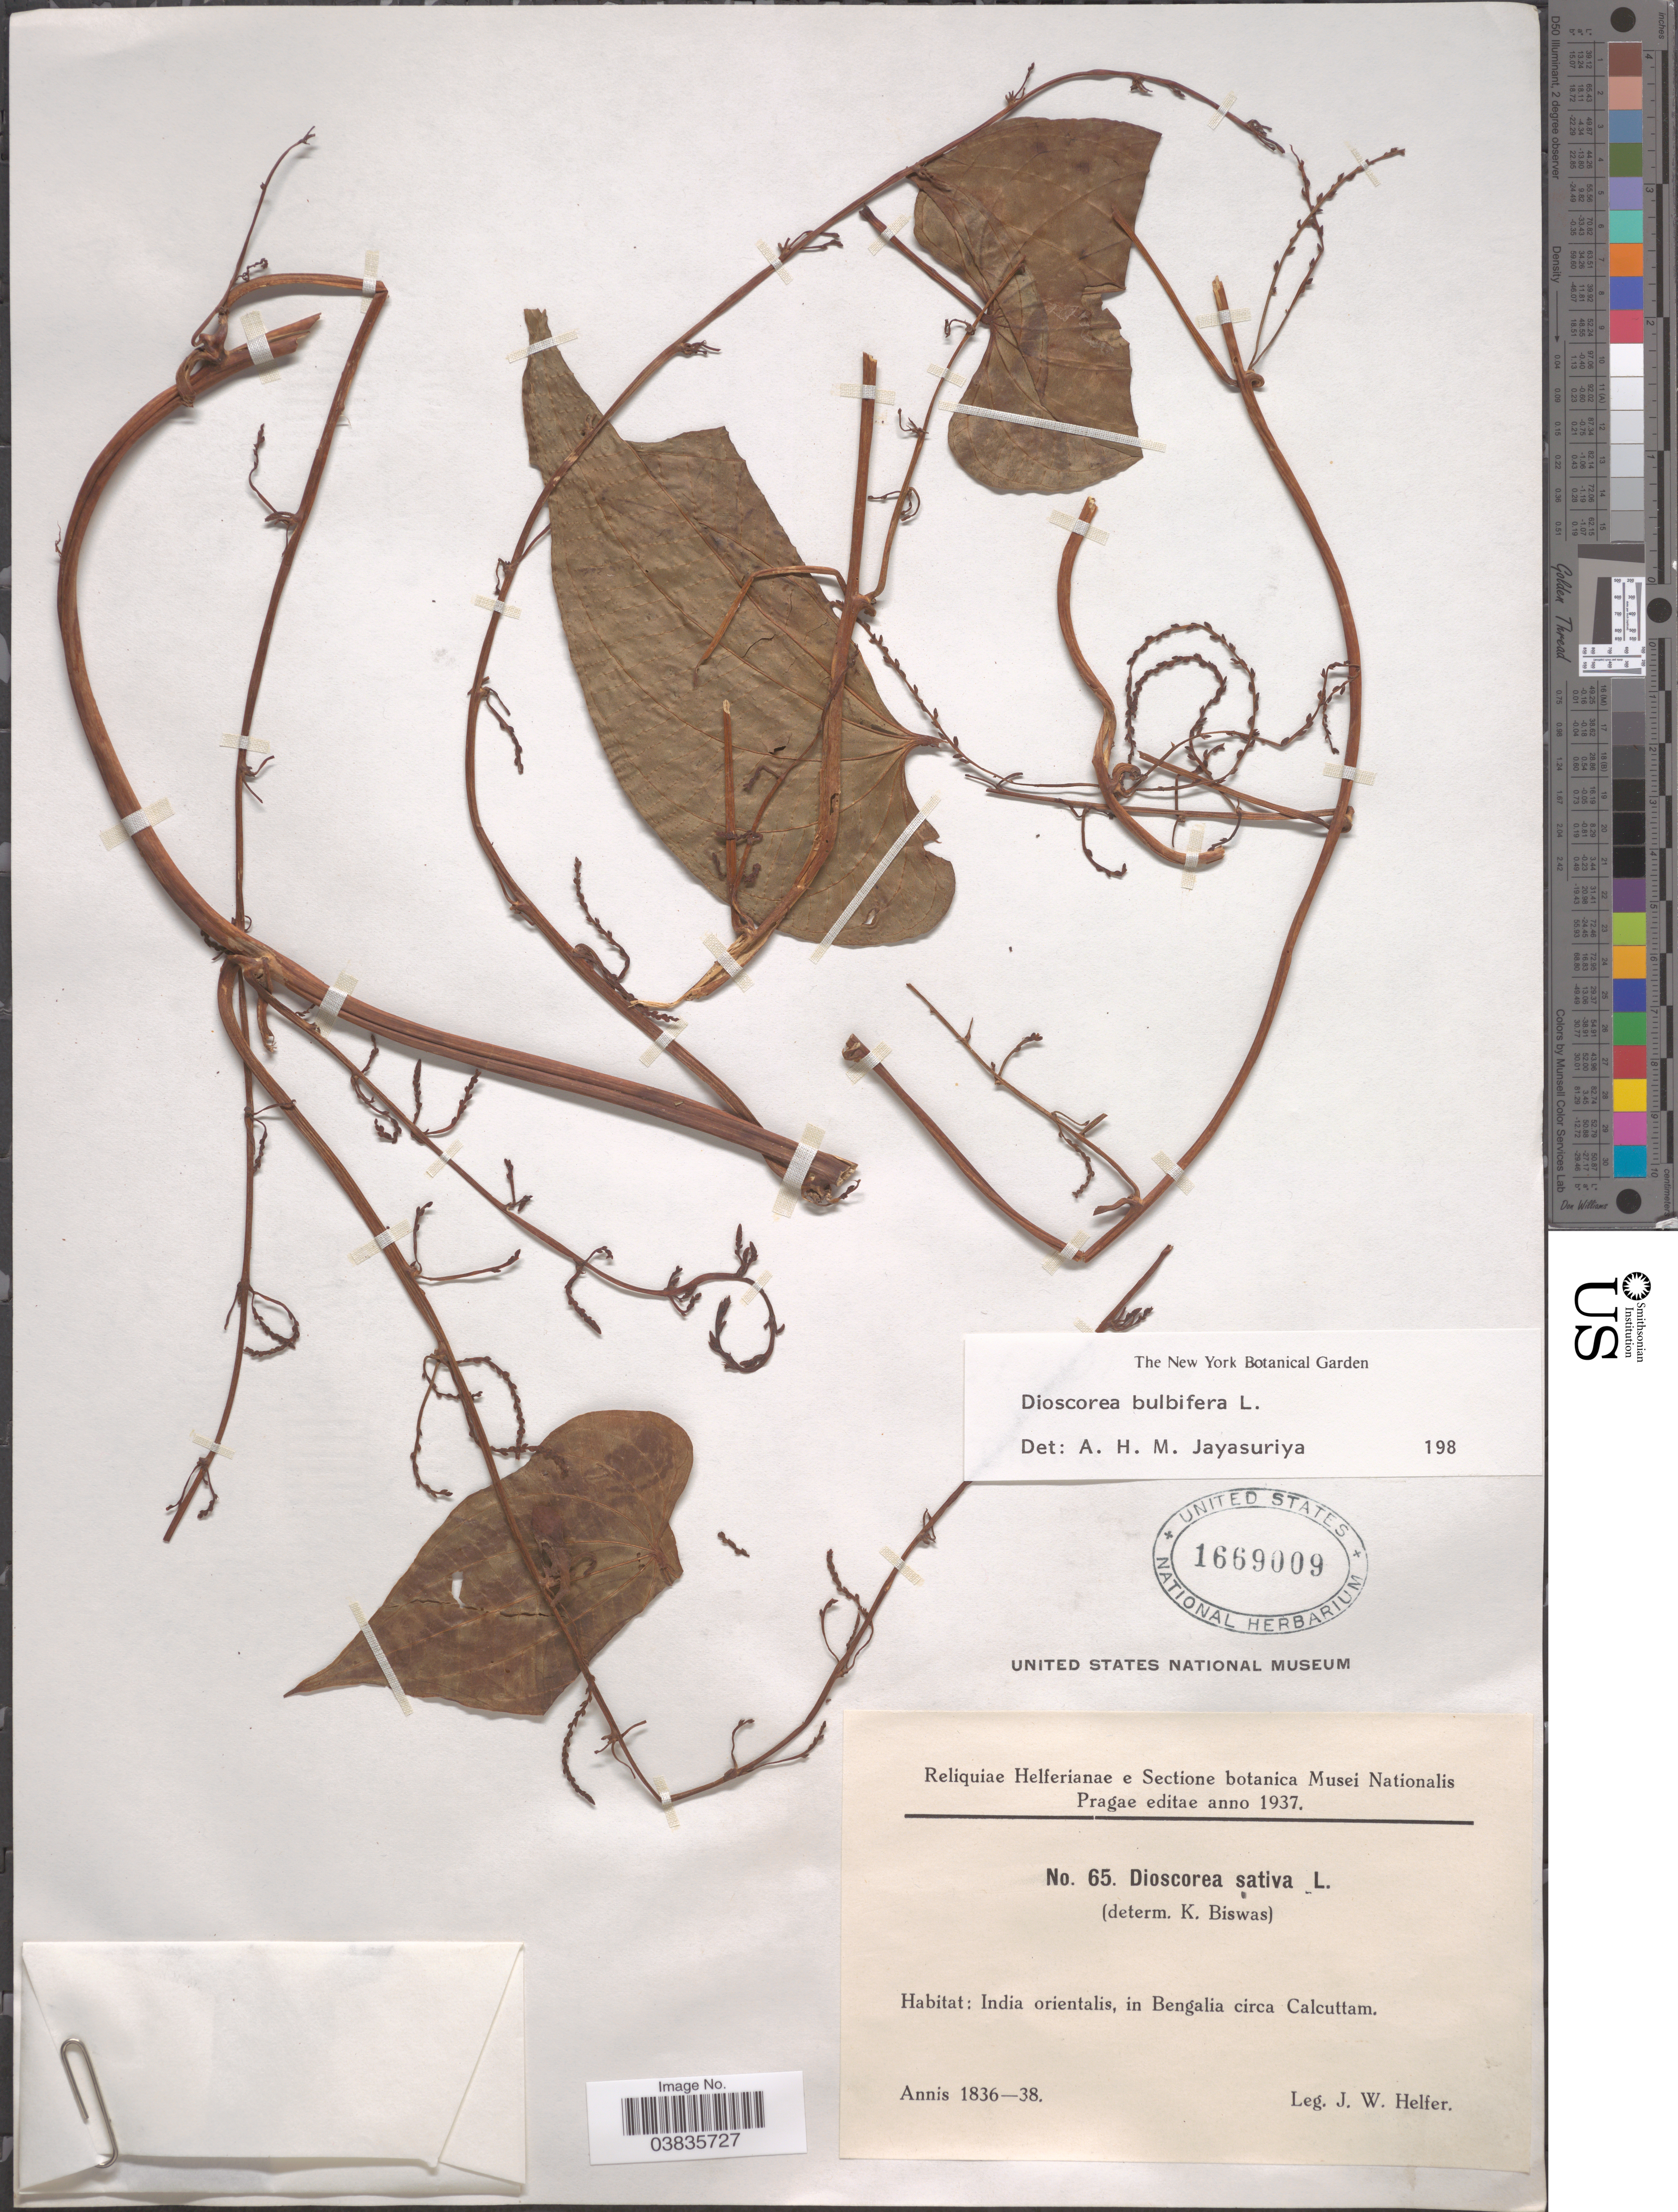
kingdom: Plantae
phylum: Tracheophyta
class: Liliopsida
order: Dioscoreales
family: Dioscoreaceae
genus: Dioscorea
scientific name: Dioscorea bulbifera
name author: L.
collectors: J. W. Helfer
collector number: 65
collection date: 1836/1838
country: India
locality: India orientalis, in Bengalia circa Calcuttam.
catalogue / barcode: US 1669009